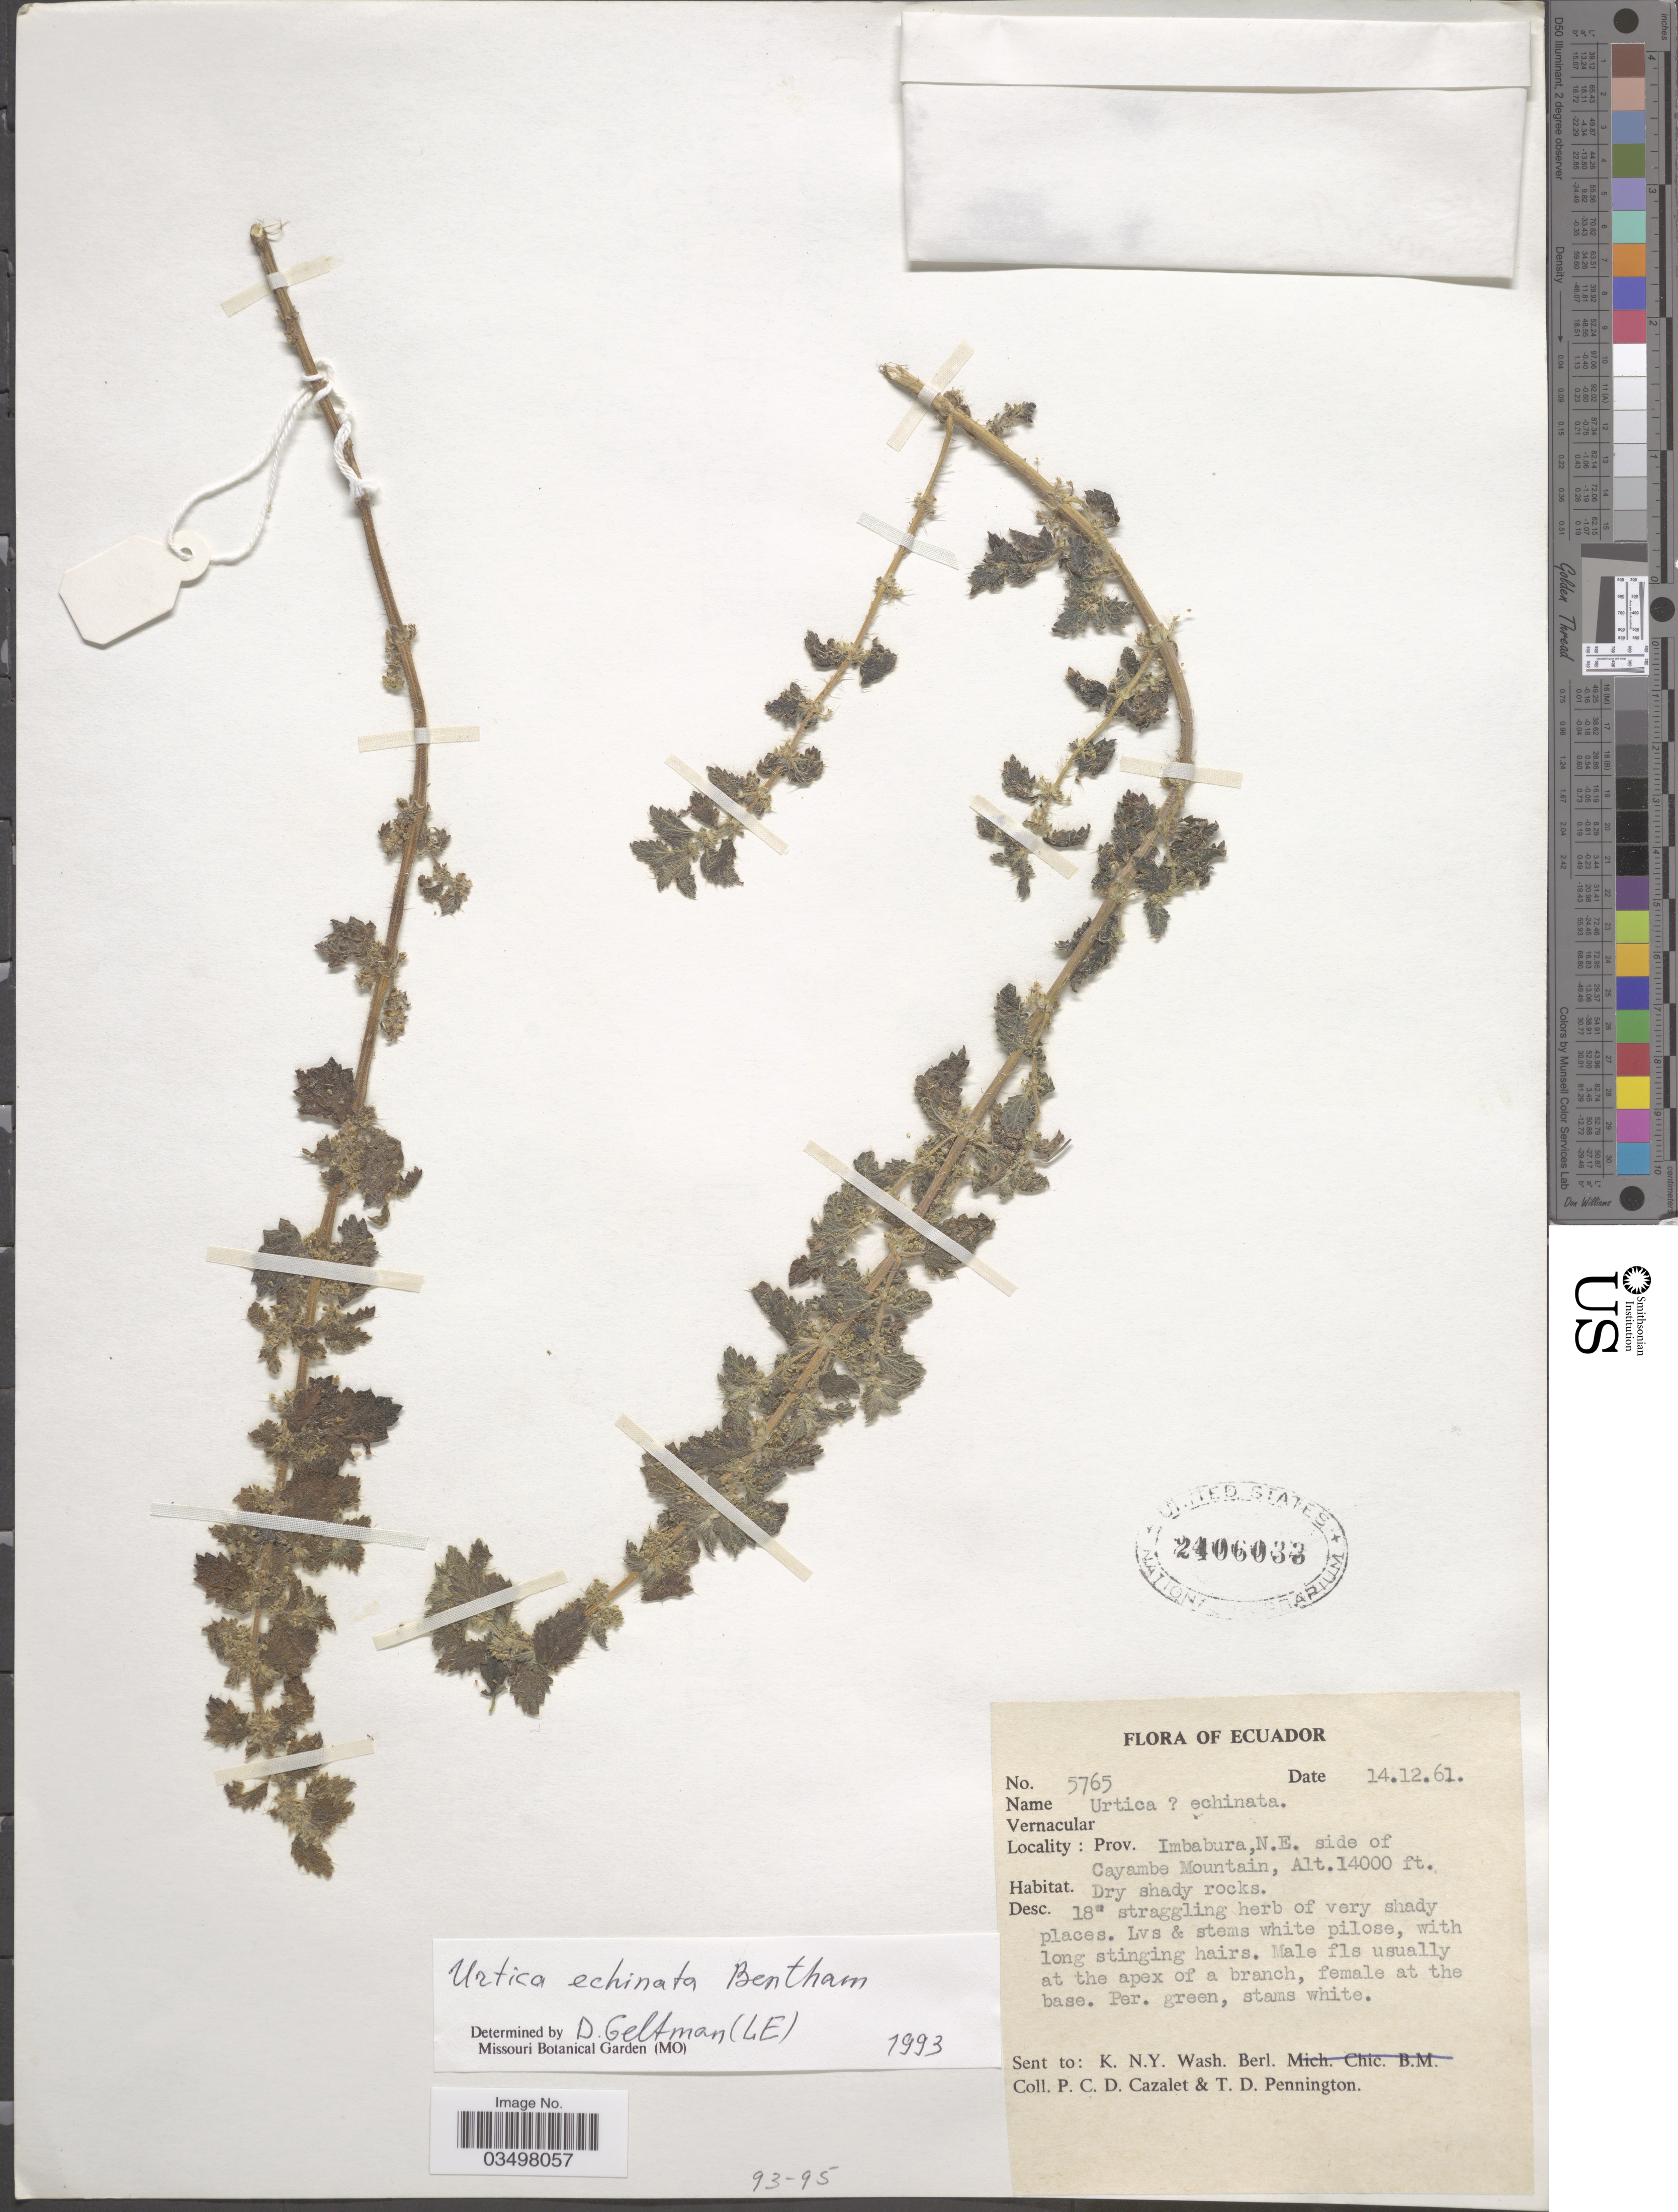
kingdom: Plantae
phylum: Tracheophyta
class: Magnoliopsida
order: Rosales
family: Urticaceae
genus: Urtica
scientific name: Urtica echinata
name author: Benth.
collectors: P. C. D. Cazalet & T. D. Pennington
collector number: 5765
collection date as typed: Transcribed d/m/y: 14/12/61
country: Ecuador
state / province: Imbabura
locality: N.E. side of Cayambe Mountain.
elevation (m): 4267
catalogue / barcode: US 2406033